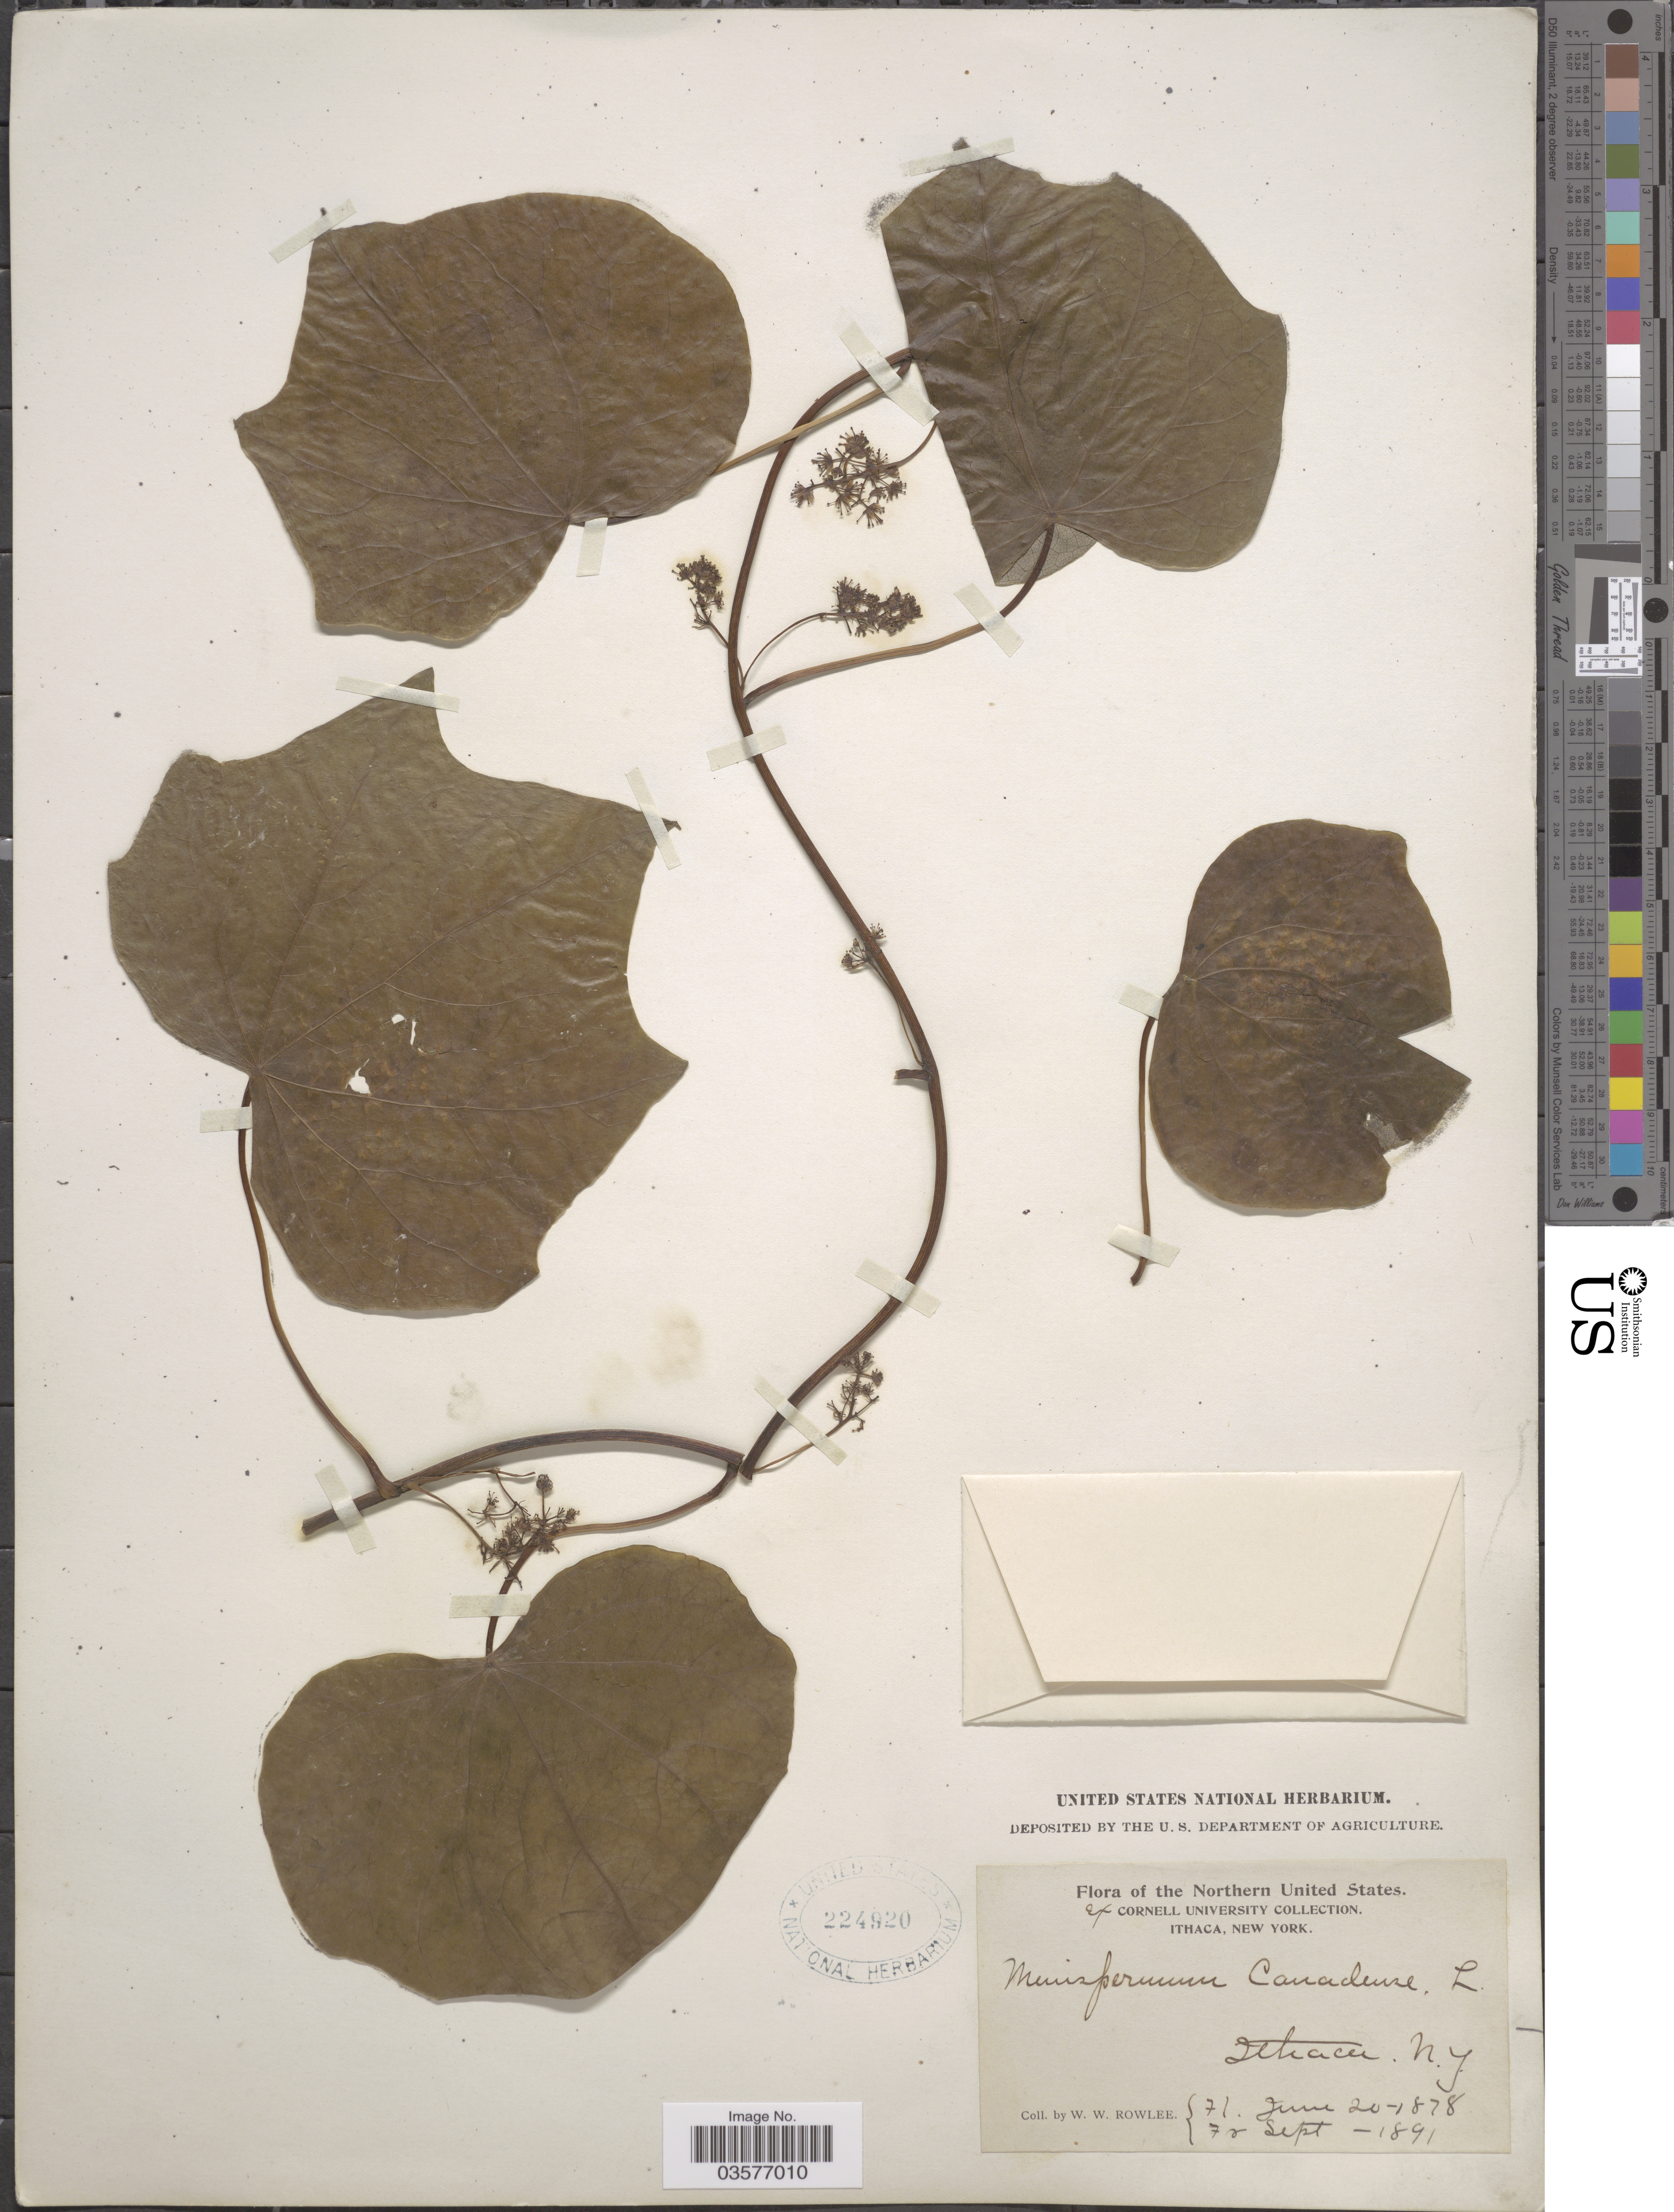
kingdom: Plantae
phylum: Tracheophyta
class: Magnoliopsida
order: Ranunculales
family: Menispermaceae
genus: Menispermum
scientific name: Menispermum canadense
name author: L.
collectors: W. W. Rowlee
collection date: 1878-06-20/1891-09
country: United States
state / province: New York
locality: The Northern United States. Ithaca.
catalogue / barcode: US 224920